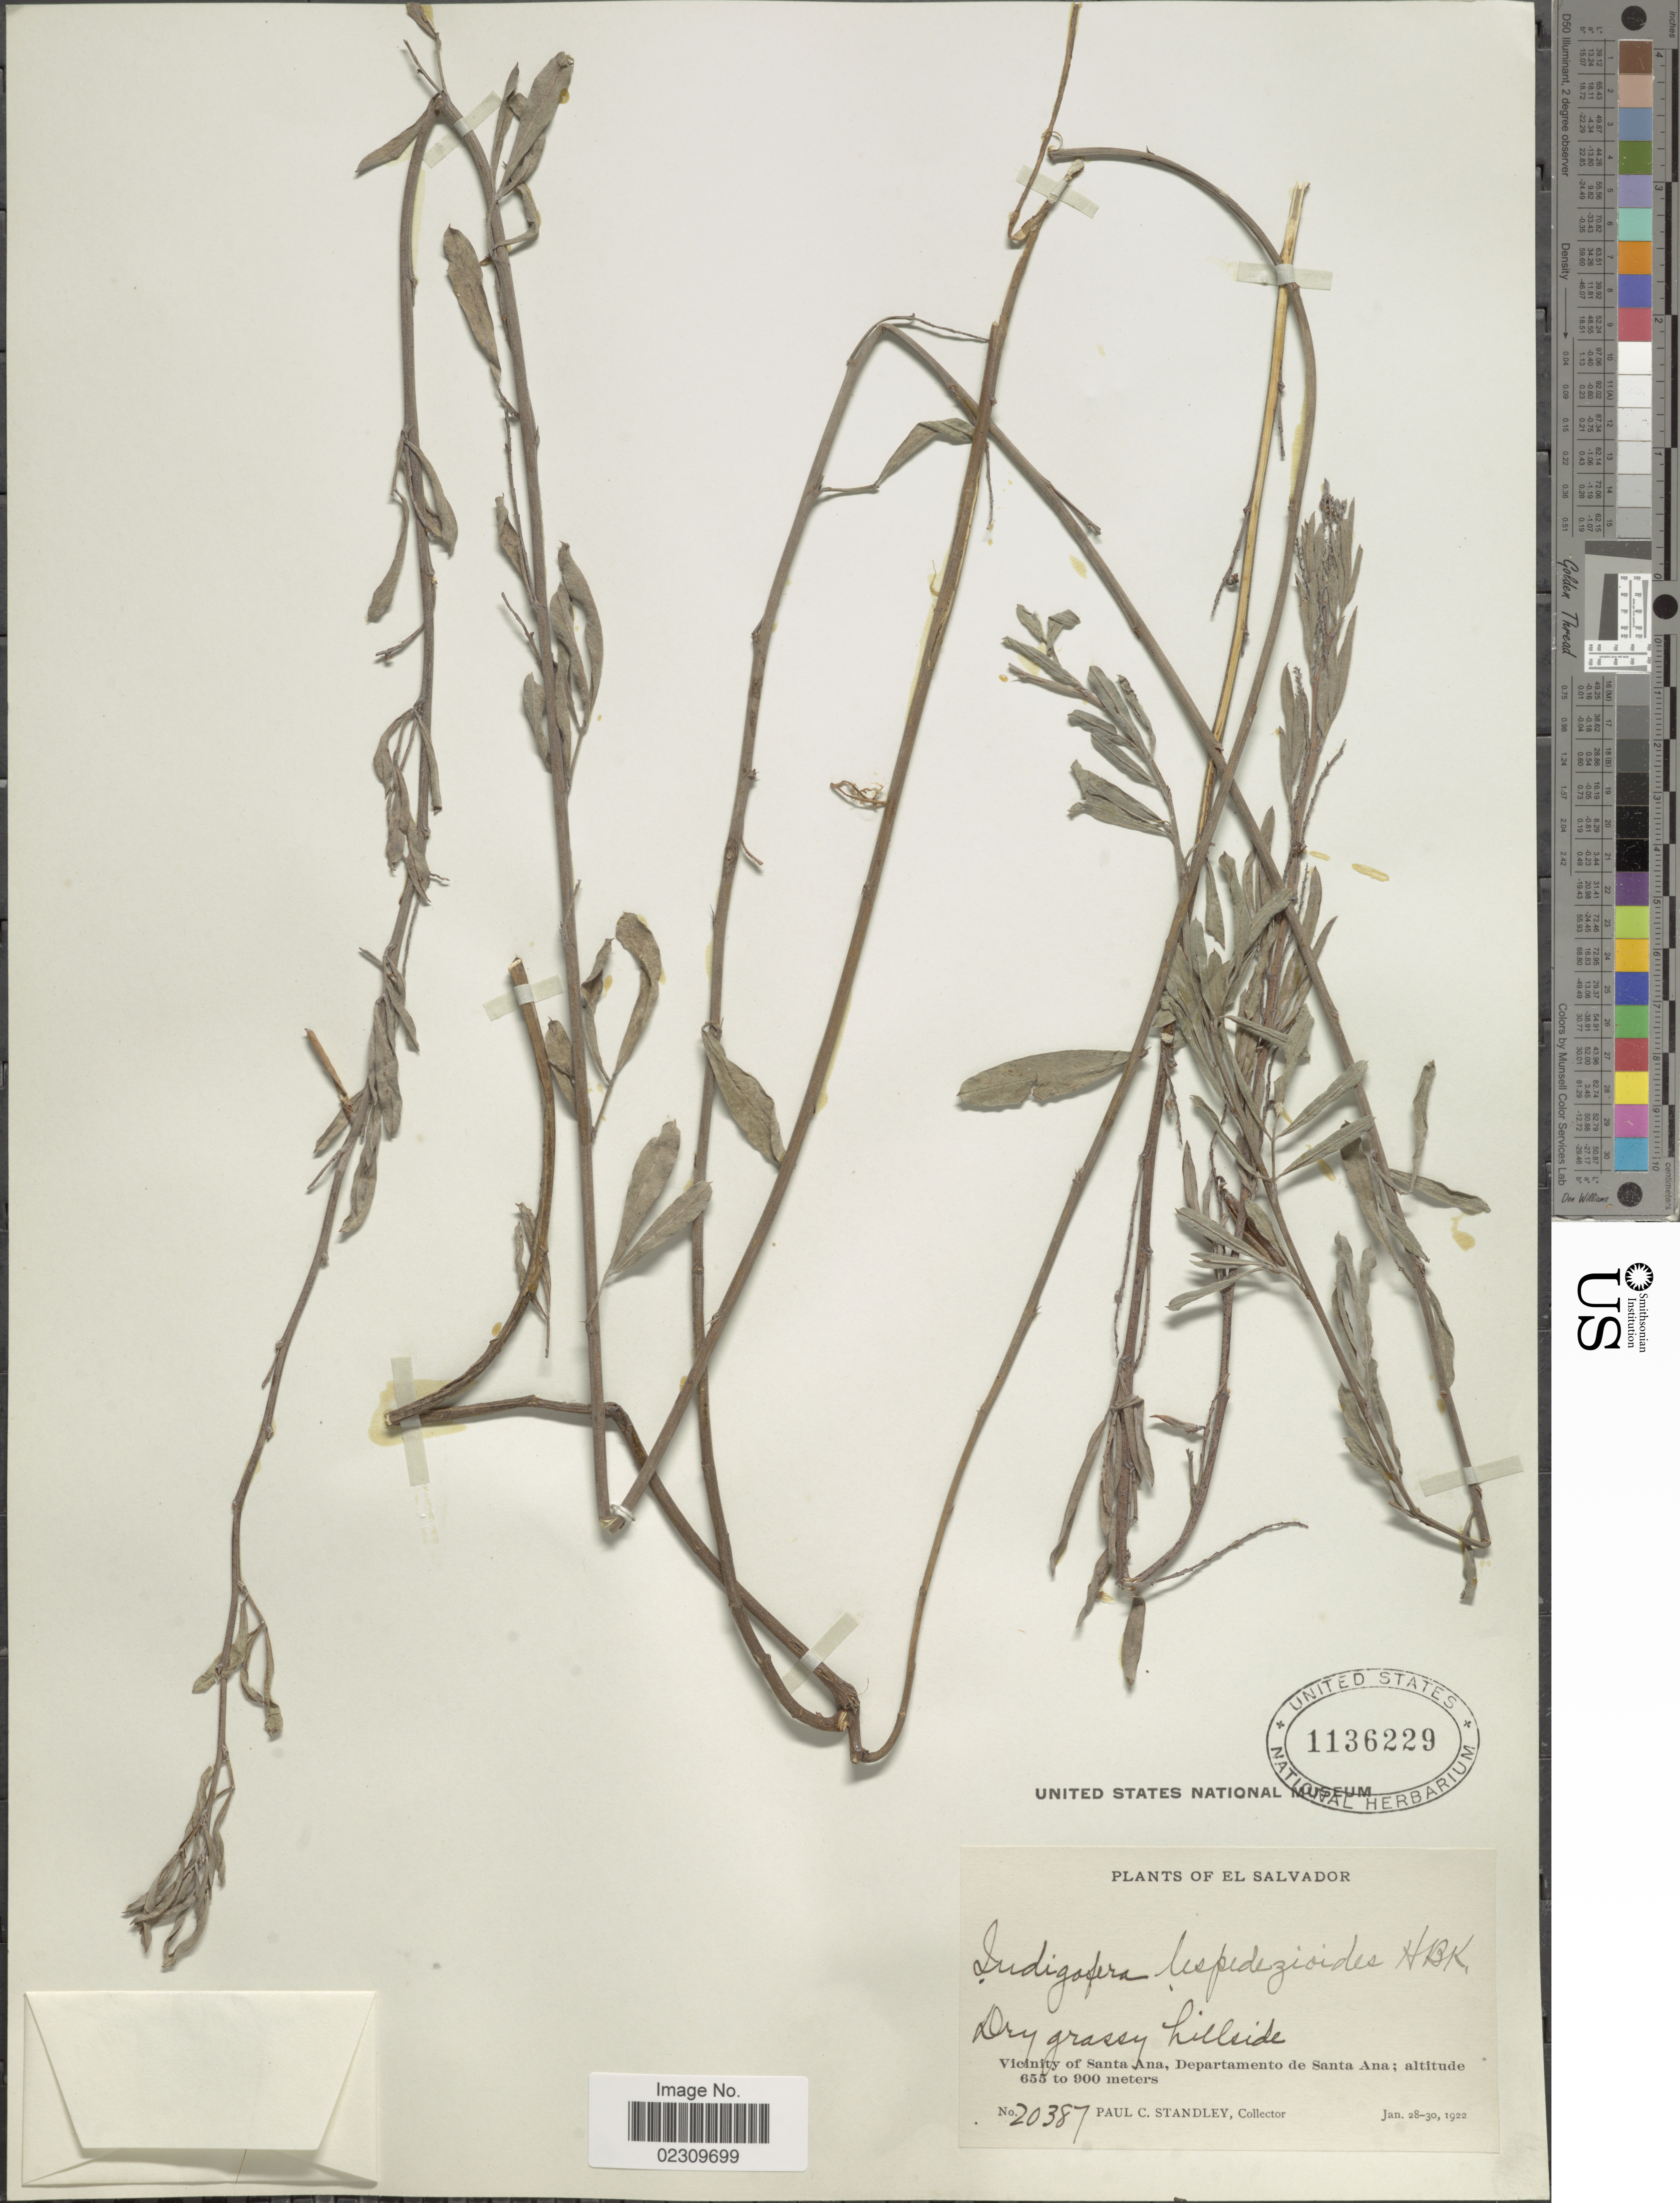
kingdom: Plantae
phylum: Tracheophyta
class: Magnoliopsida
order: Fabales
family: Fabaceae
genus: Indigofera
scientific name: Indigofera lespedezioides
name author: Kunth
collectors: P. C. Standley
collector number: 20387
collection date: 1922-01-28/1922-01-30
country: El Salvador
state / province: Santa Ana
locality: Vicinity of Santa Ana, Departamento de Santa Ana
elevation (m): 655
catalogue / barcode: US 1136229